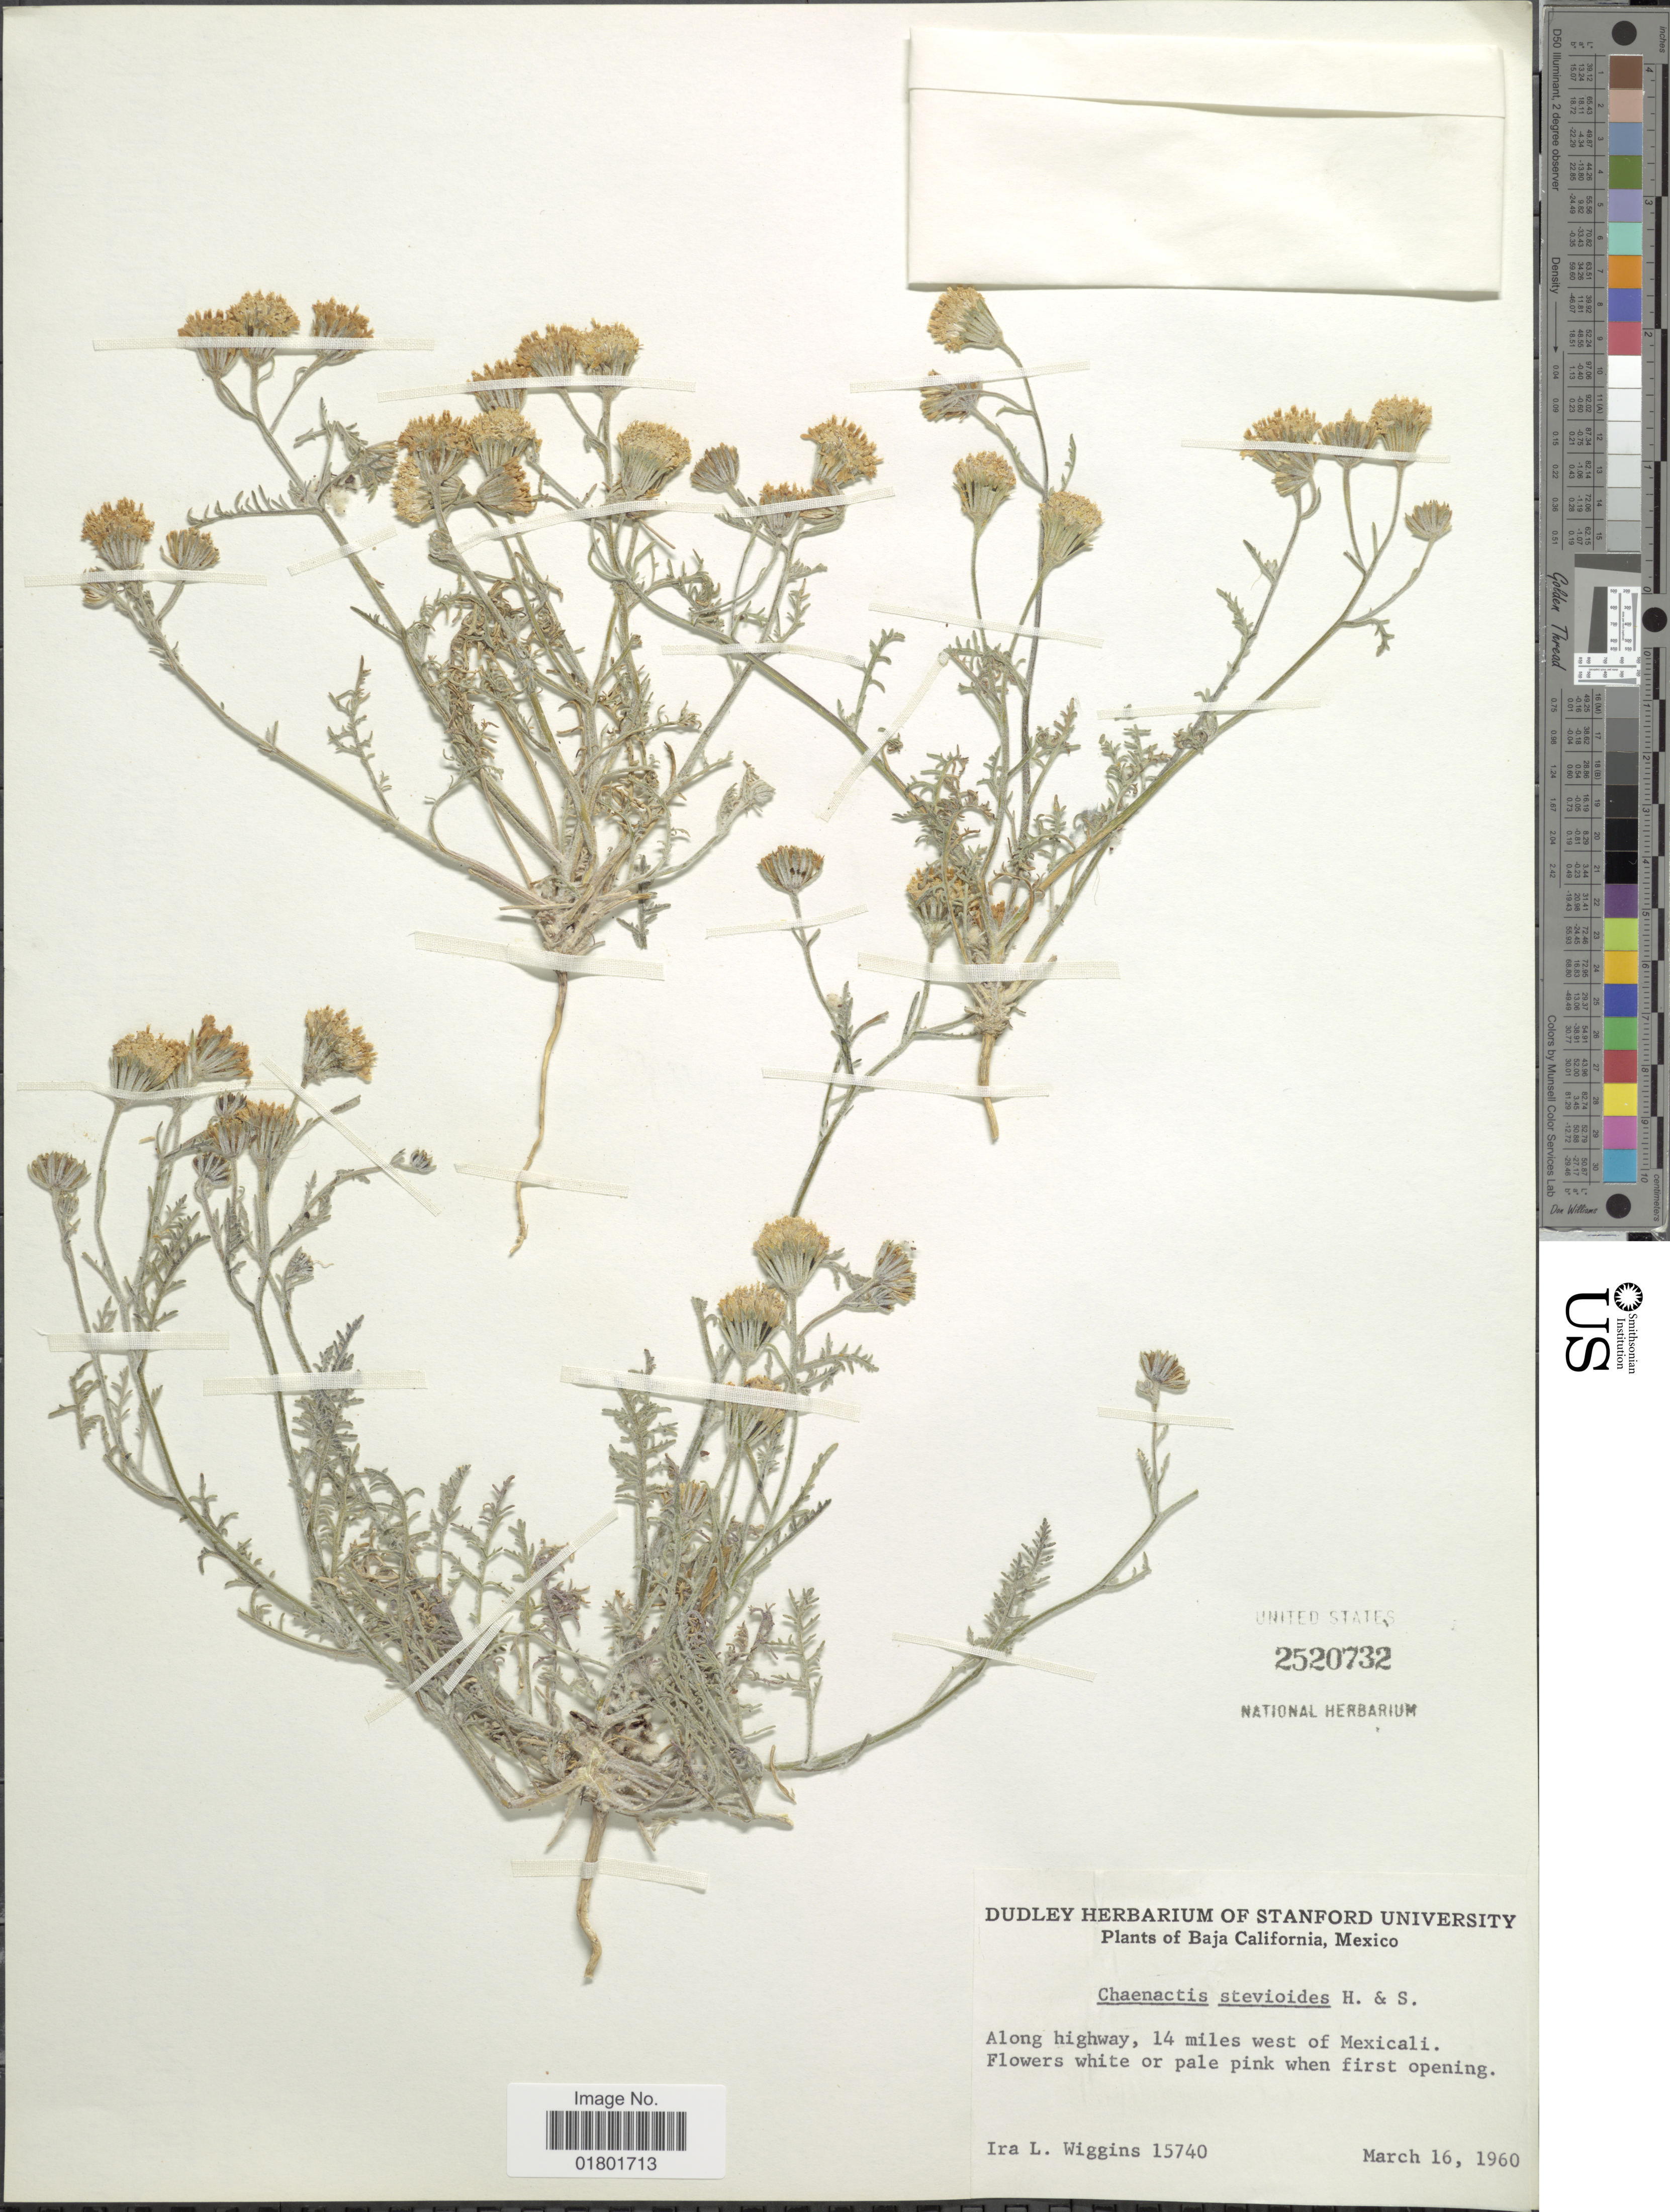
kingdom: Plantae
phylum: Tracheophyta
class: Magnoliopsida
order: Asterales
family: Asteraceae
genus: Chaenactis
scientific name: Chaenactis stevioides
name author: Hook. & Arn.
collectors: I. L. Wiggins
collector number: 15740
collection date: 1960-03-16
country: Mexico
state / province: Baja California Sur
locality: Along highway, 14 miles west of Mexicali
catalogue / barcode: US 2520732